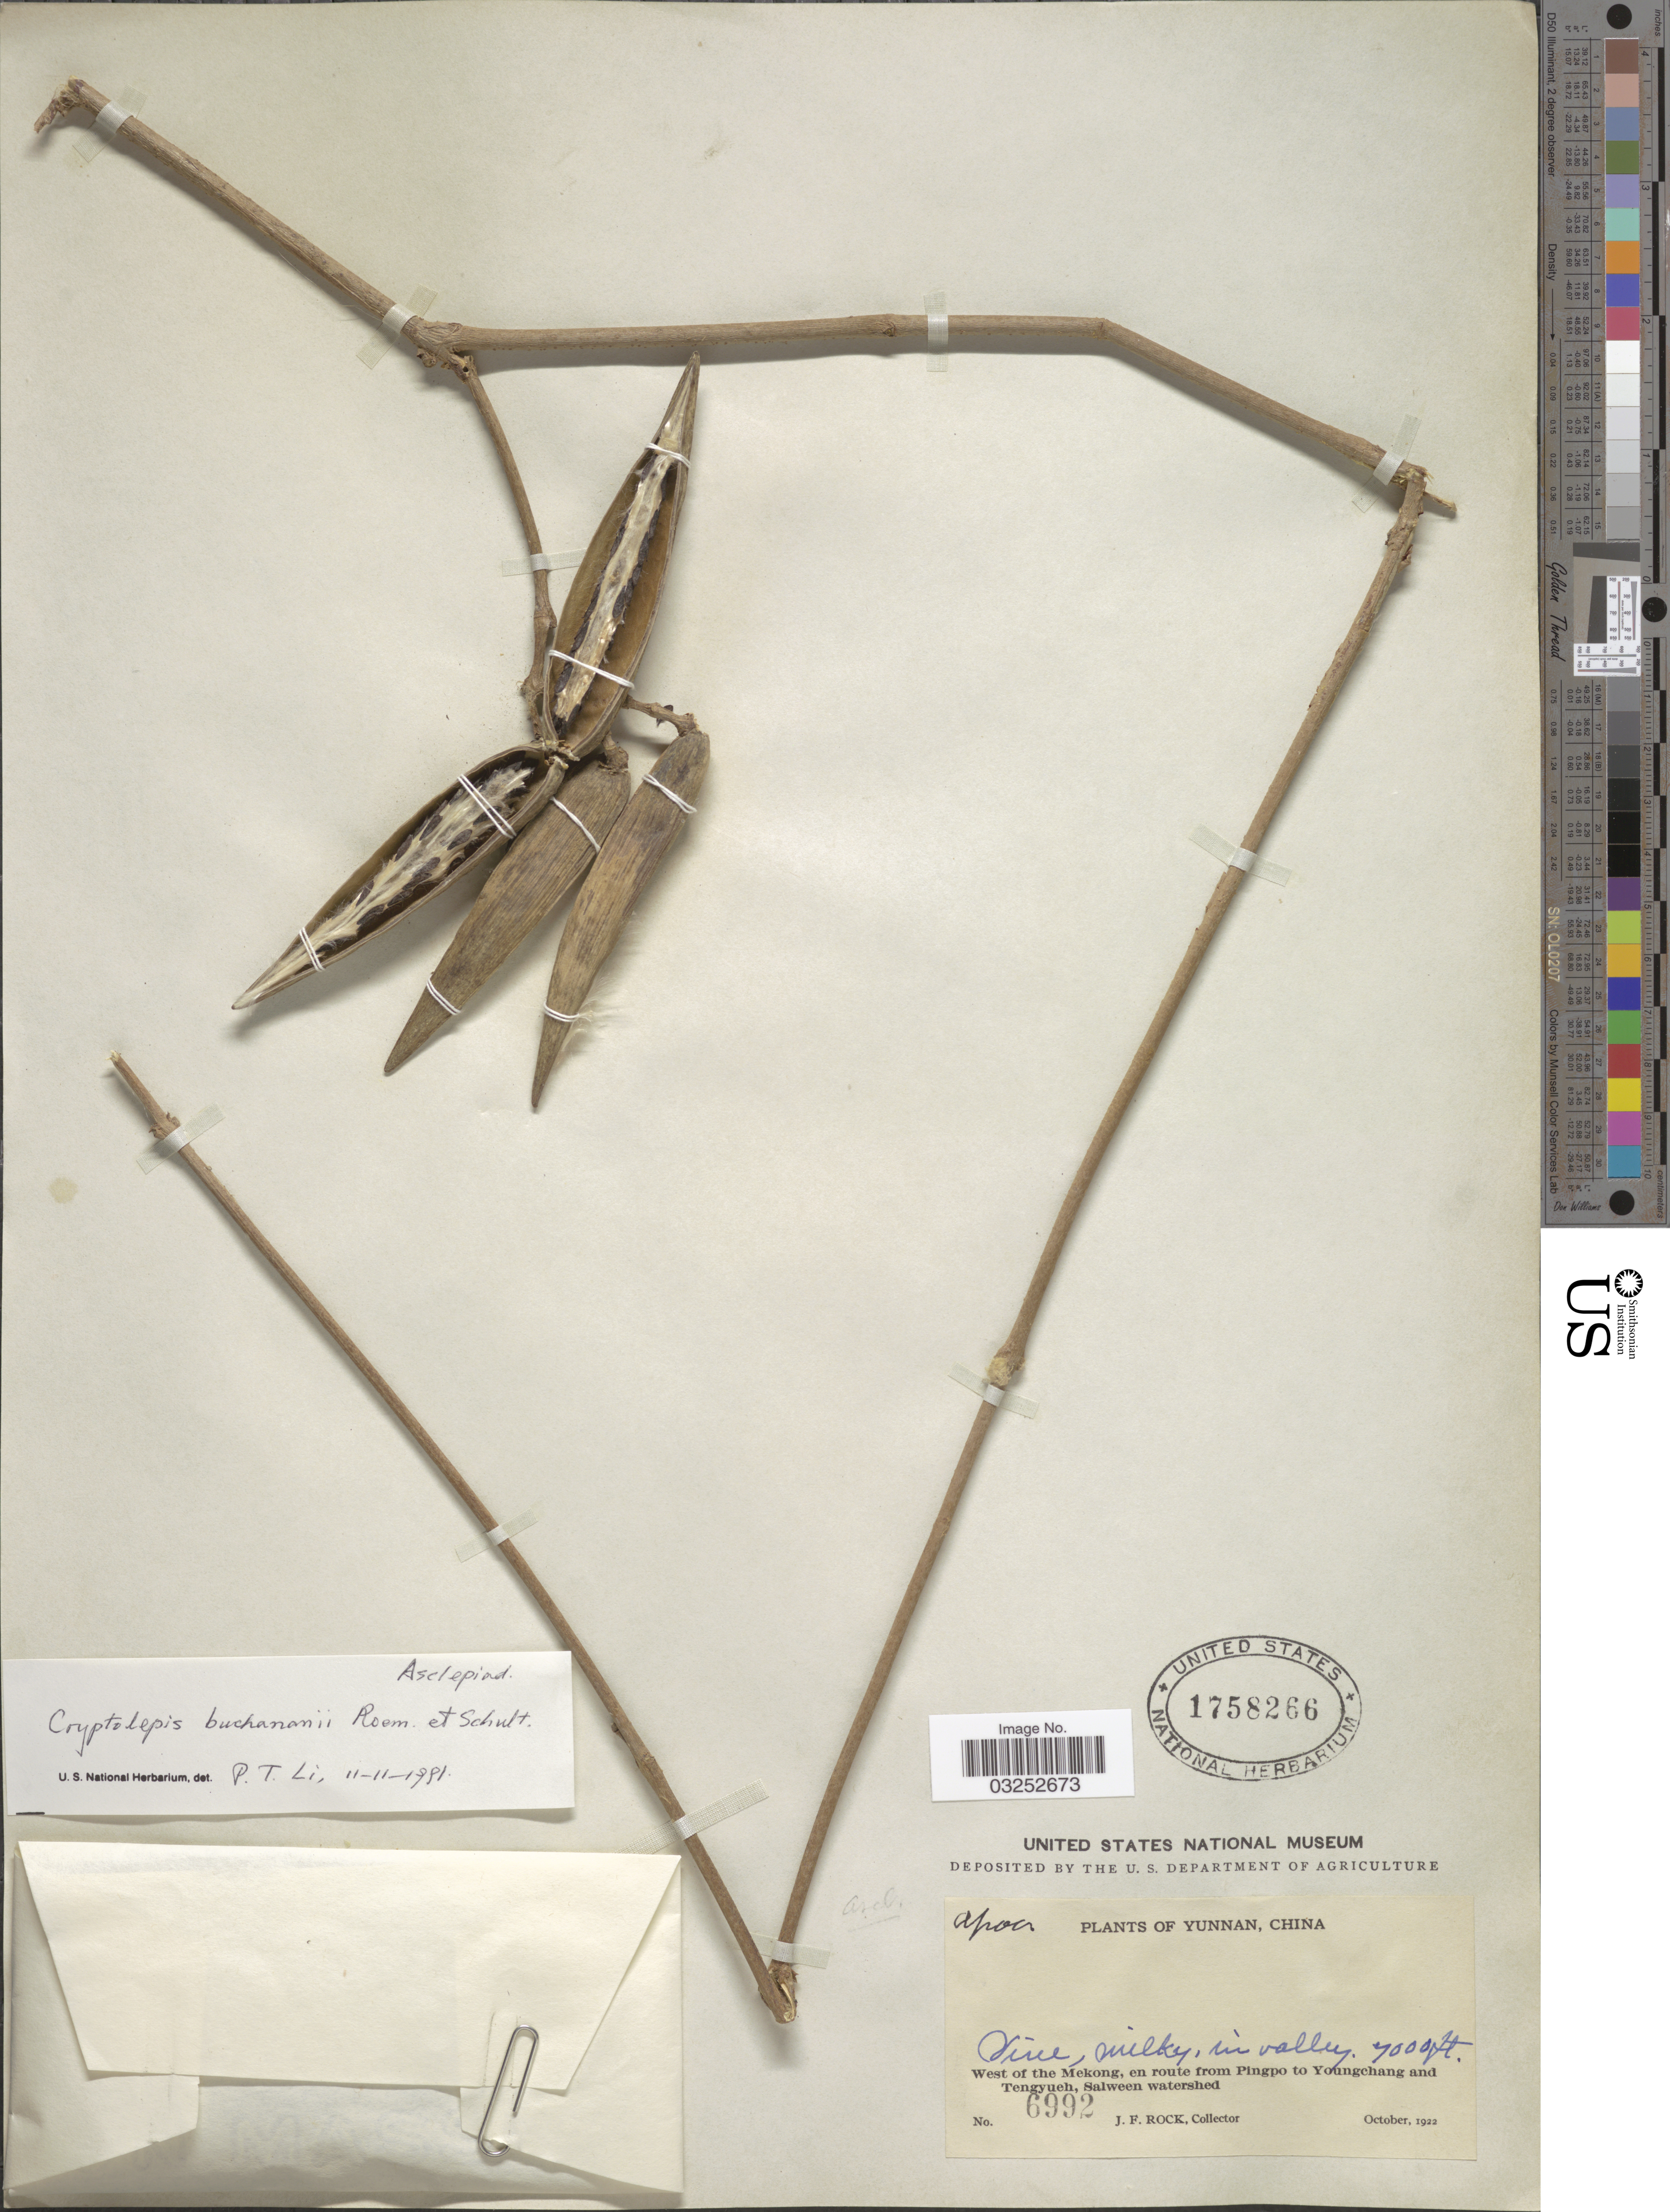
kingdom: Plantae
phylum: Tracheophyta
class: Magnoliopsida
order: Gentianales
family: Apocynaceae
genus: Cryptolepis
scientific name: Cryptolepis buchananii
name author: Roem. & Schult.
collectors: J. Rock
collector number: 6992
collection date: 1922-10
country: China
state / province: Yunnan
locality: West of the Mekong, en route from Pingpo to Youngchang and Tengyueh, Salween watershed.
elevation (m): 2134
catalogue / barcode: US 1758266